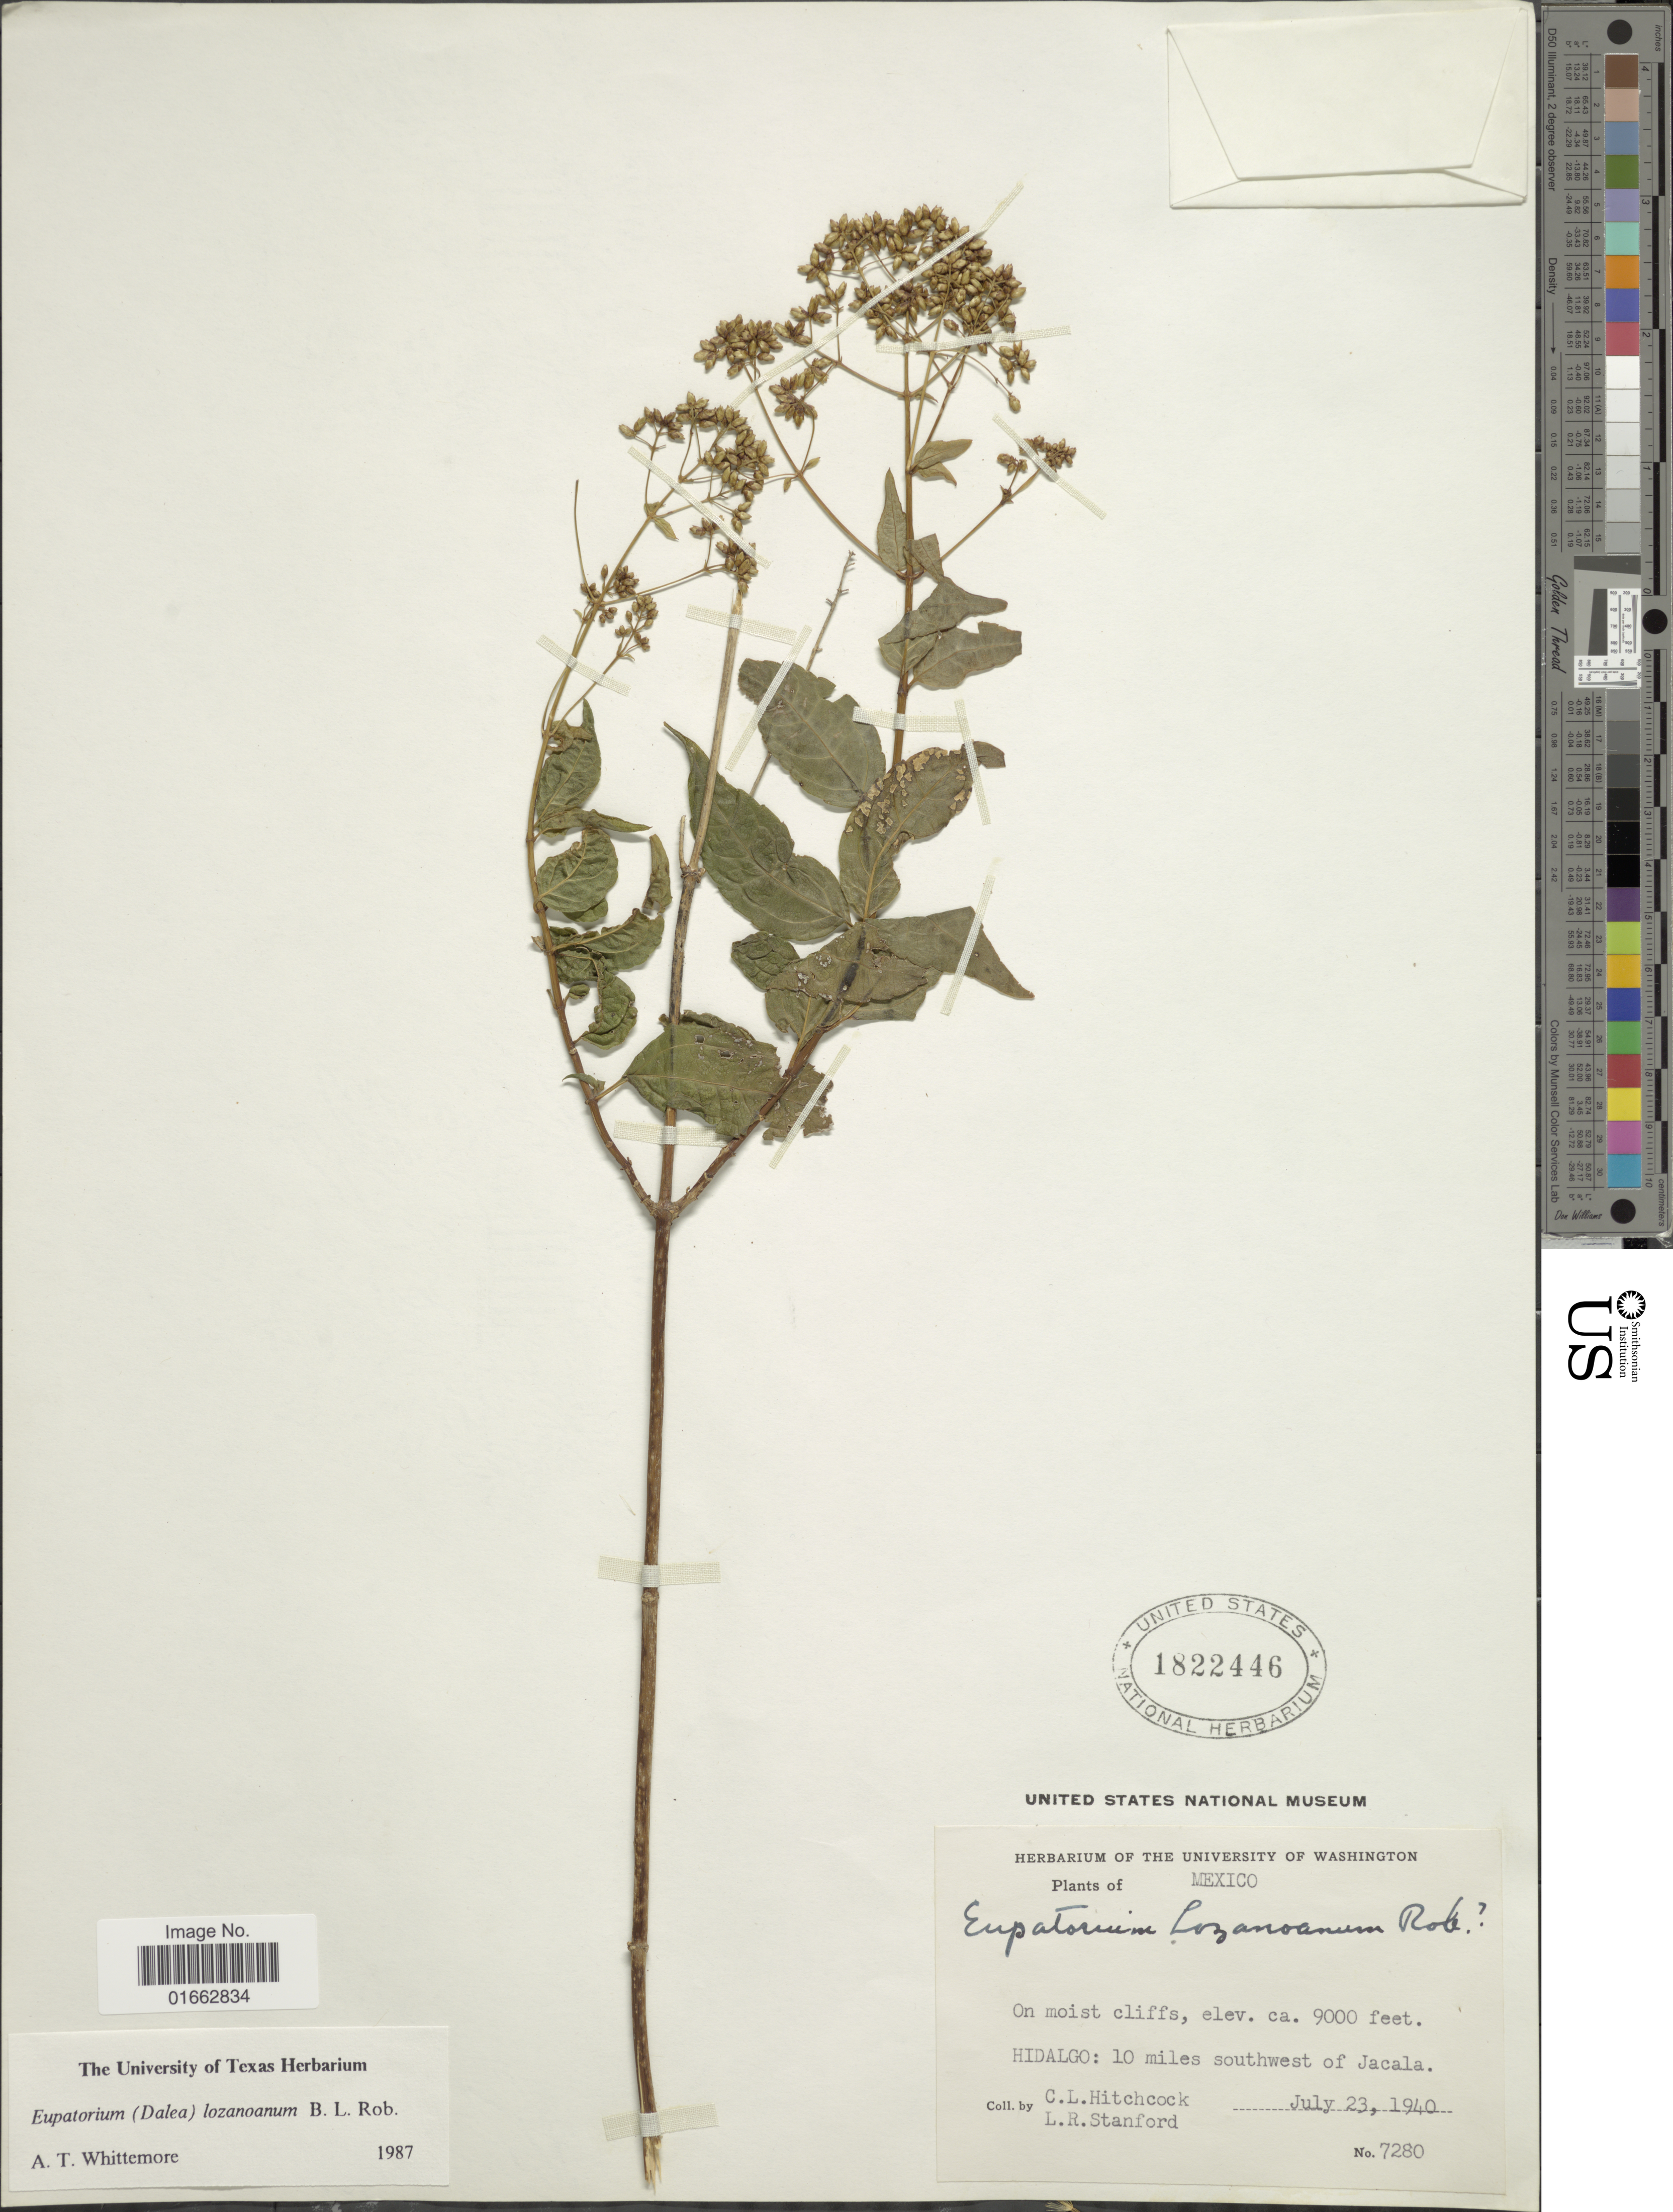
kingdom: Plantae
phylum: Tracheophyta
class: Magnoliopsida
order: Asterales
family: Asteraceae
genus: Critonia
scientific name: Critonia lozanoana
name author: (B.L. Rob.) R.M. King & H. Rob.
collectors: C. L. Hitchcock & L. R. Stanford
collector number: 7280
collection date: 1940-07-23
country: Mexico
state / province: Hidalgo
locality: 10 miles southwest of Jacala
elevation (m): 2743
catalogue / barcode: US 1822446